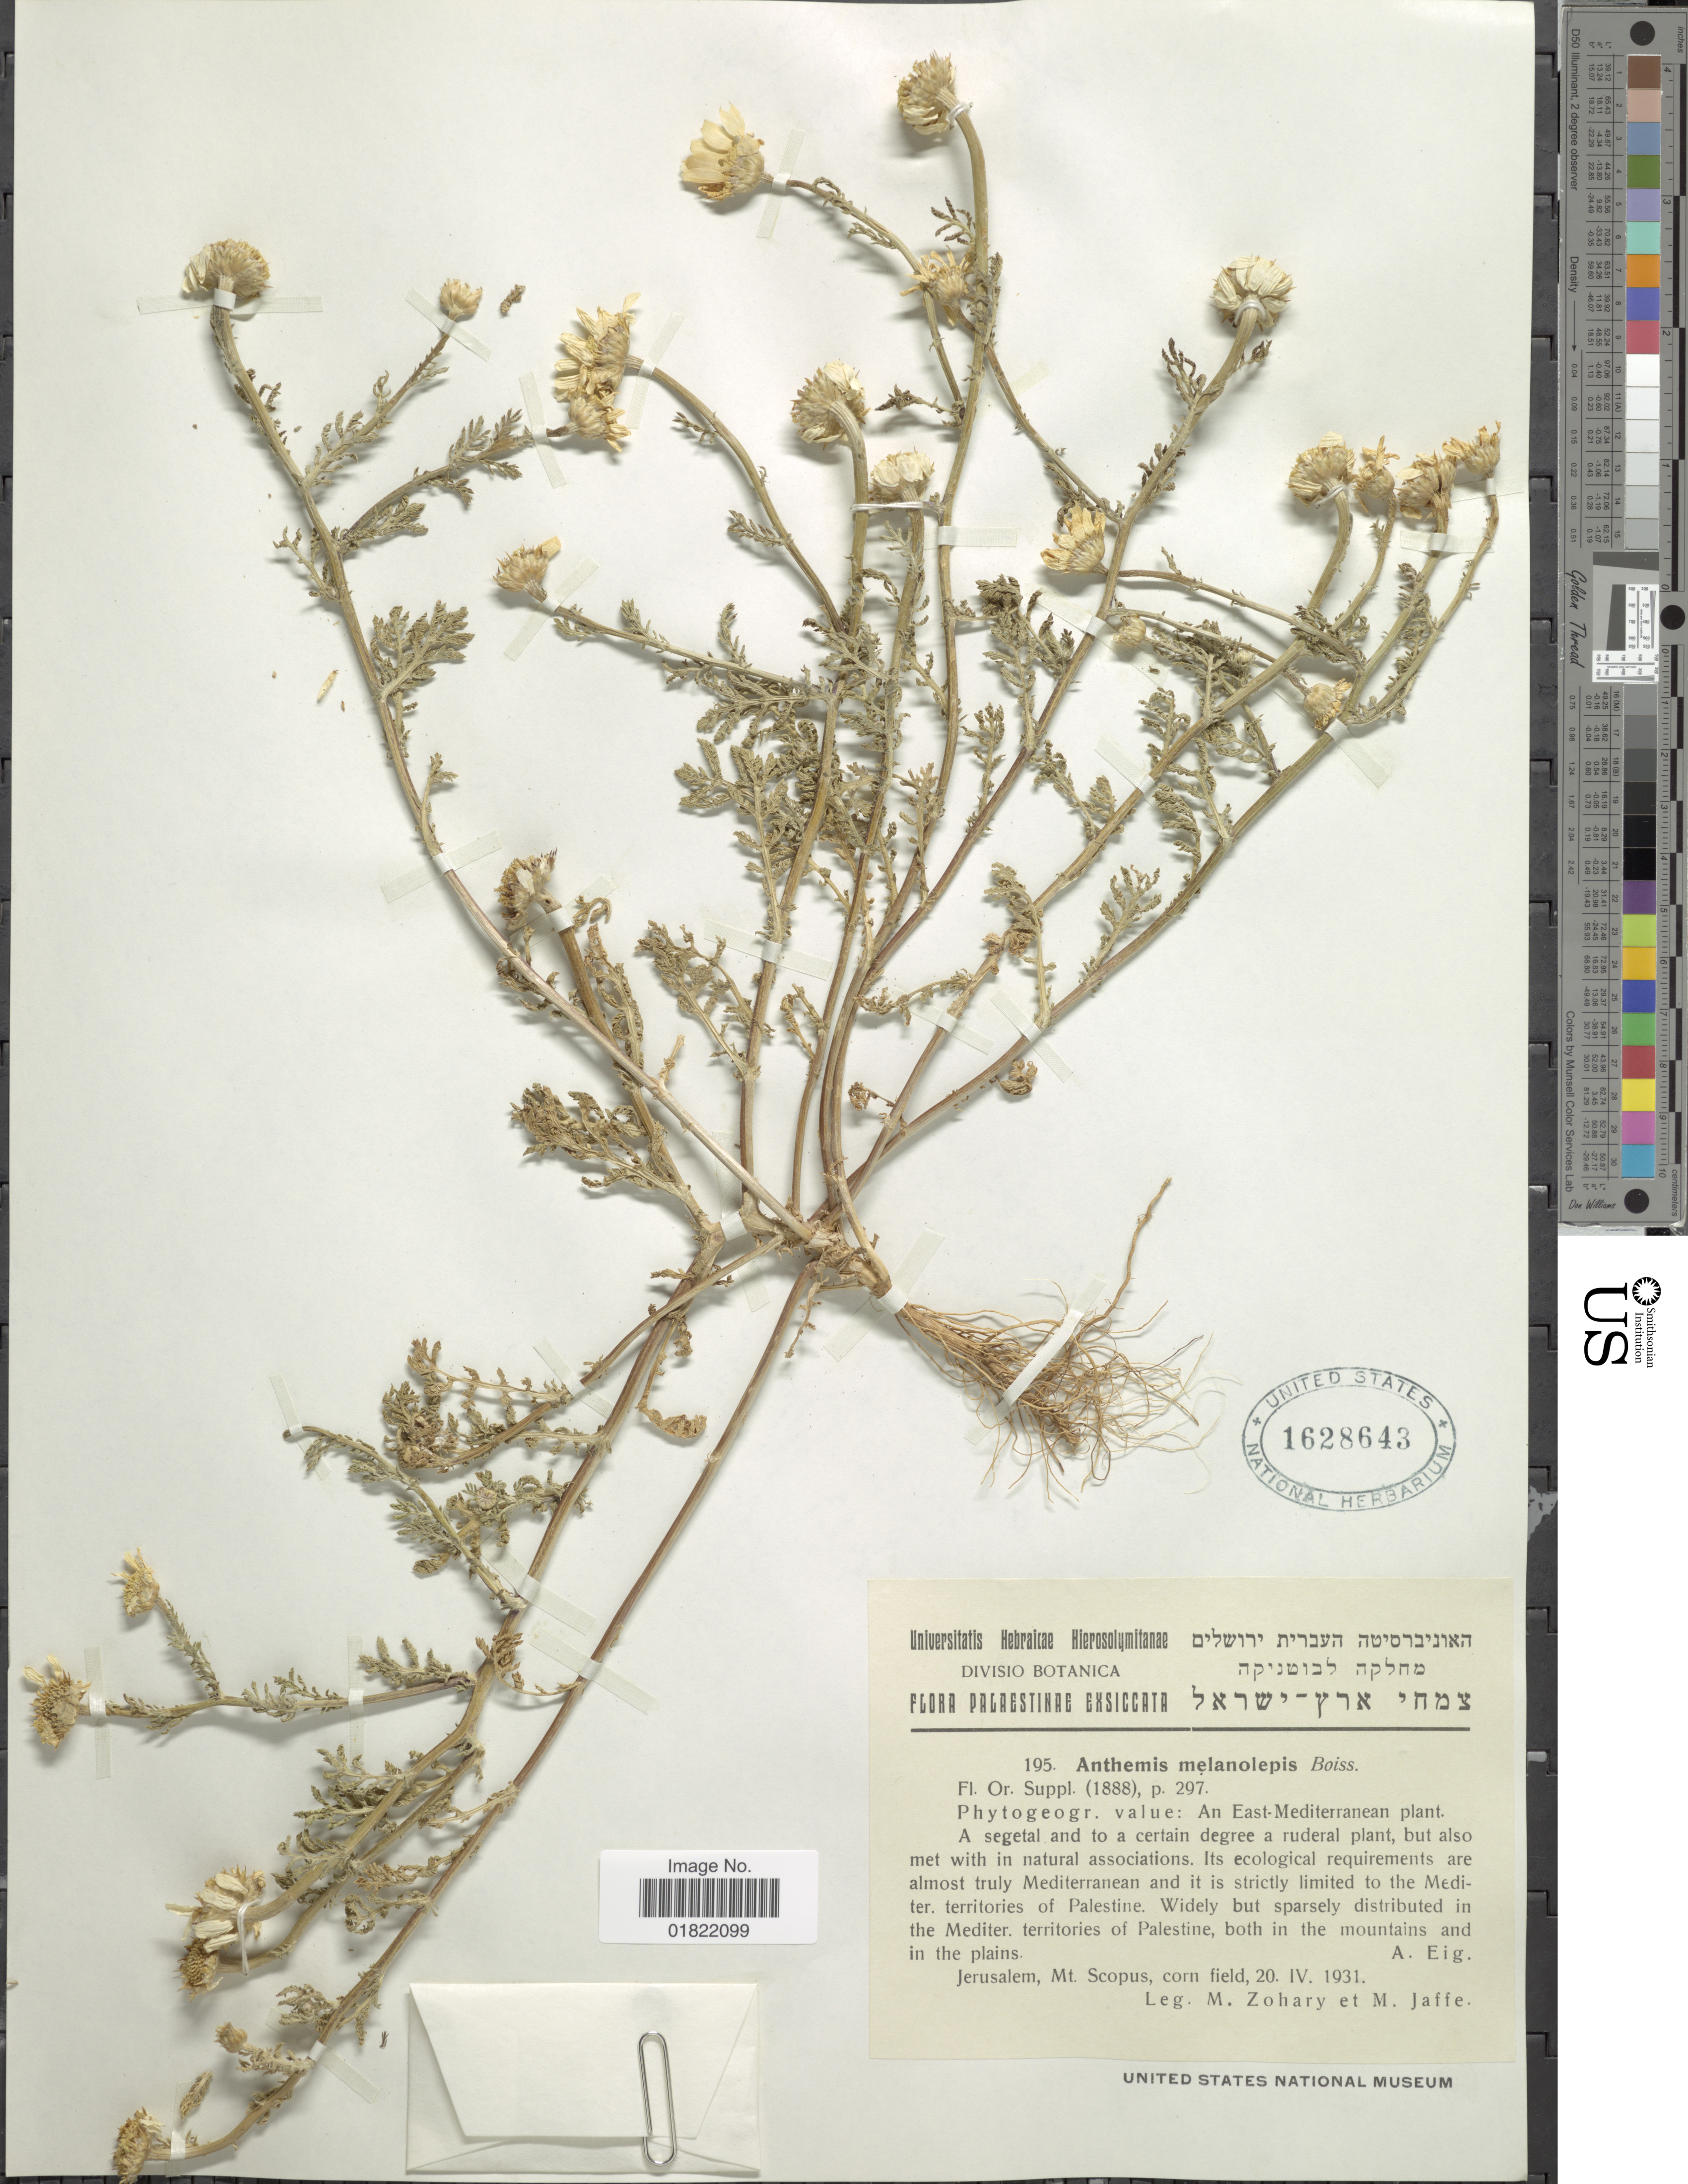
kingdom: Plantae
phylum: Tracheophyta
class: Magnoliopsida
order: Asterales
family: Asteraceae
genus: Anthemis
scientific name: Anthemis melanolepsis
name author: Boiss.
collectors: M. Zohary & M. Jaffe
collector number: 195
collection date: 1931-04-20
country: Israel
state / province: Jerusalem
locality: Territories of Palestine, Widely but sparsely distributed in the Mediter, territories of Palestine, in both in the mountains and in the plains, Jersulem, Mt. Scopus, corn field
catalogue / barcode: US 1628643